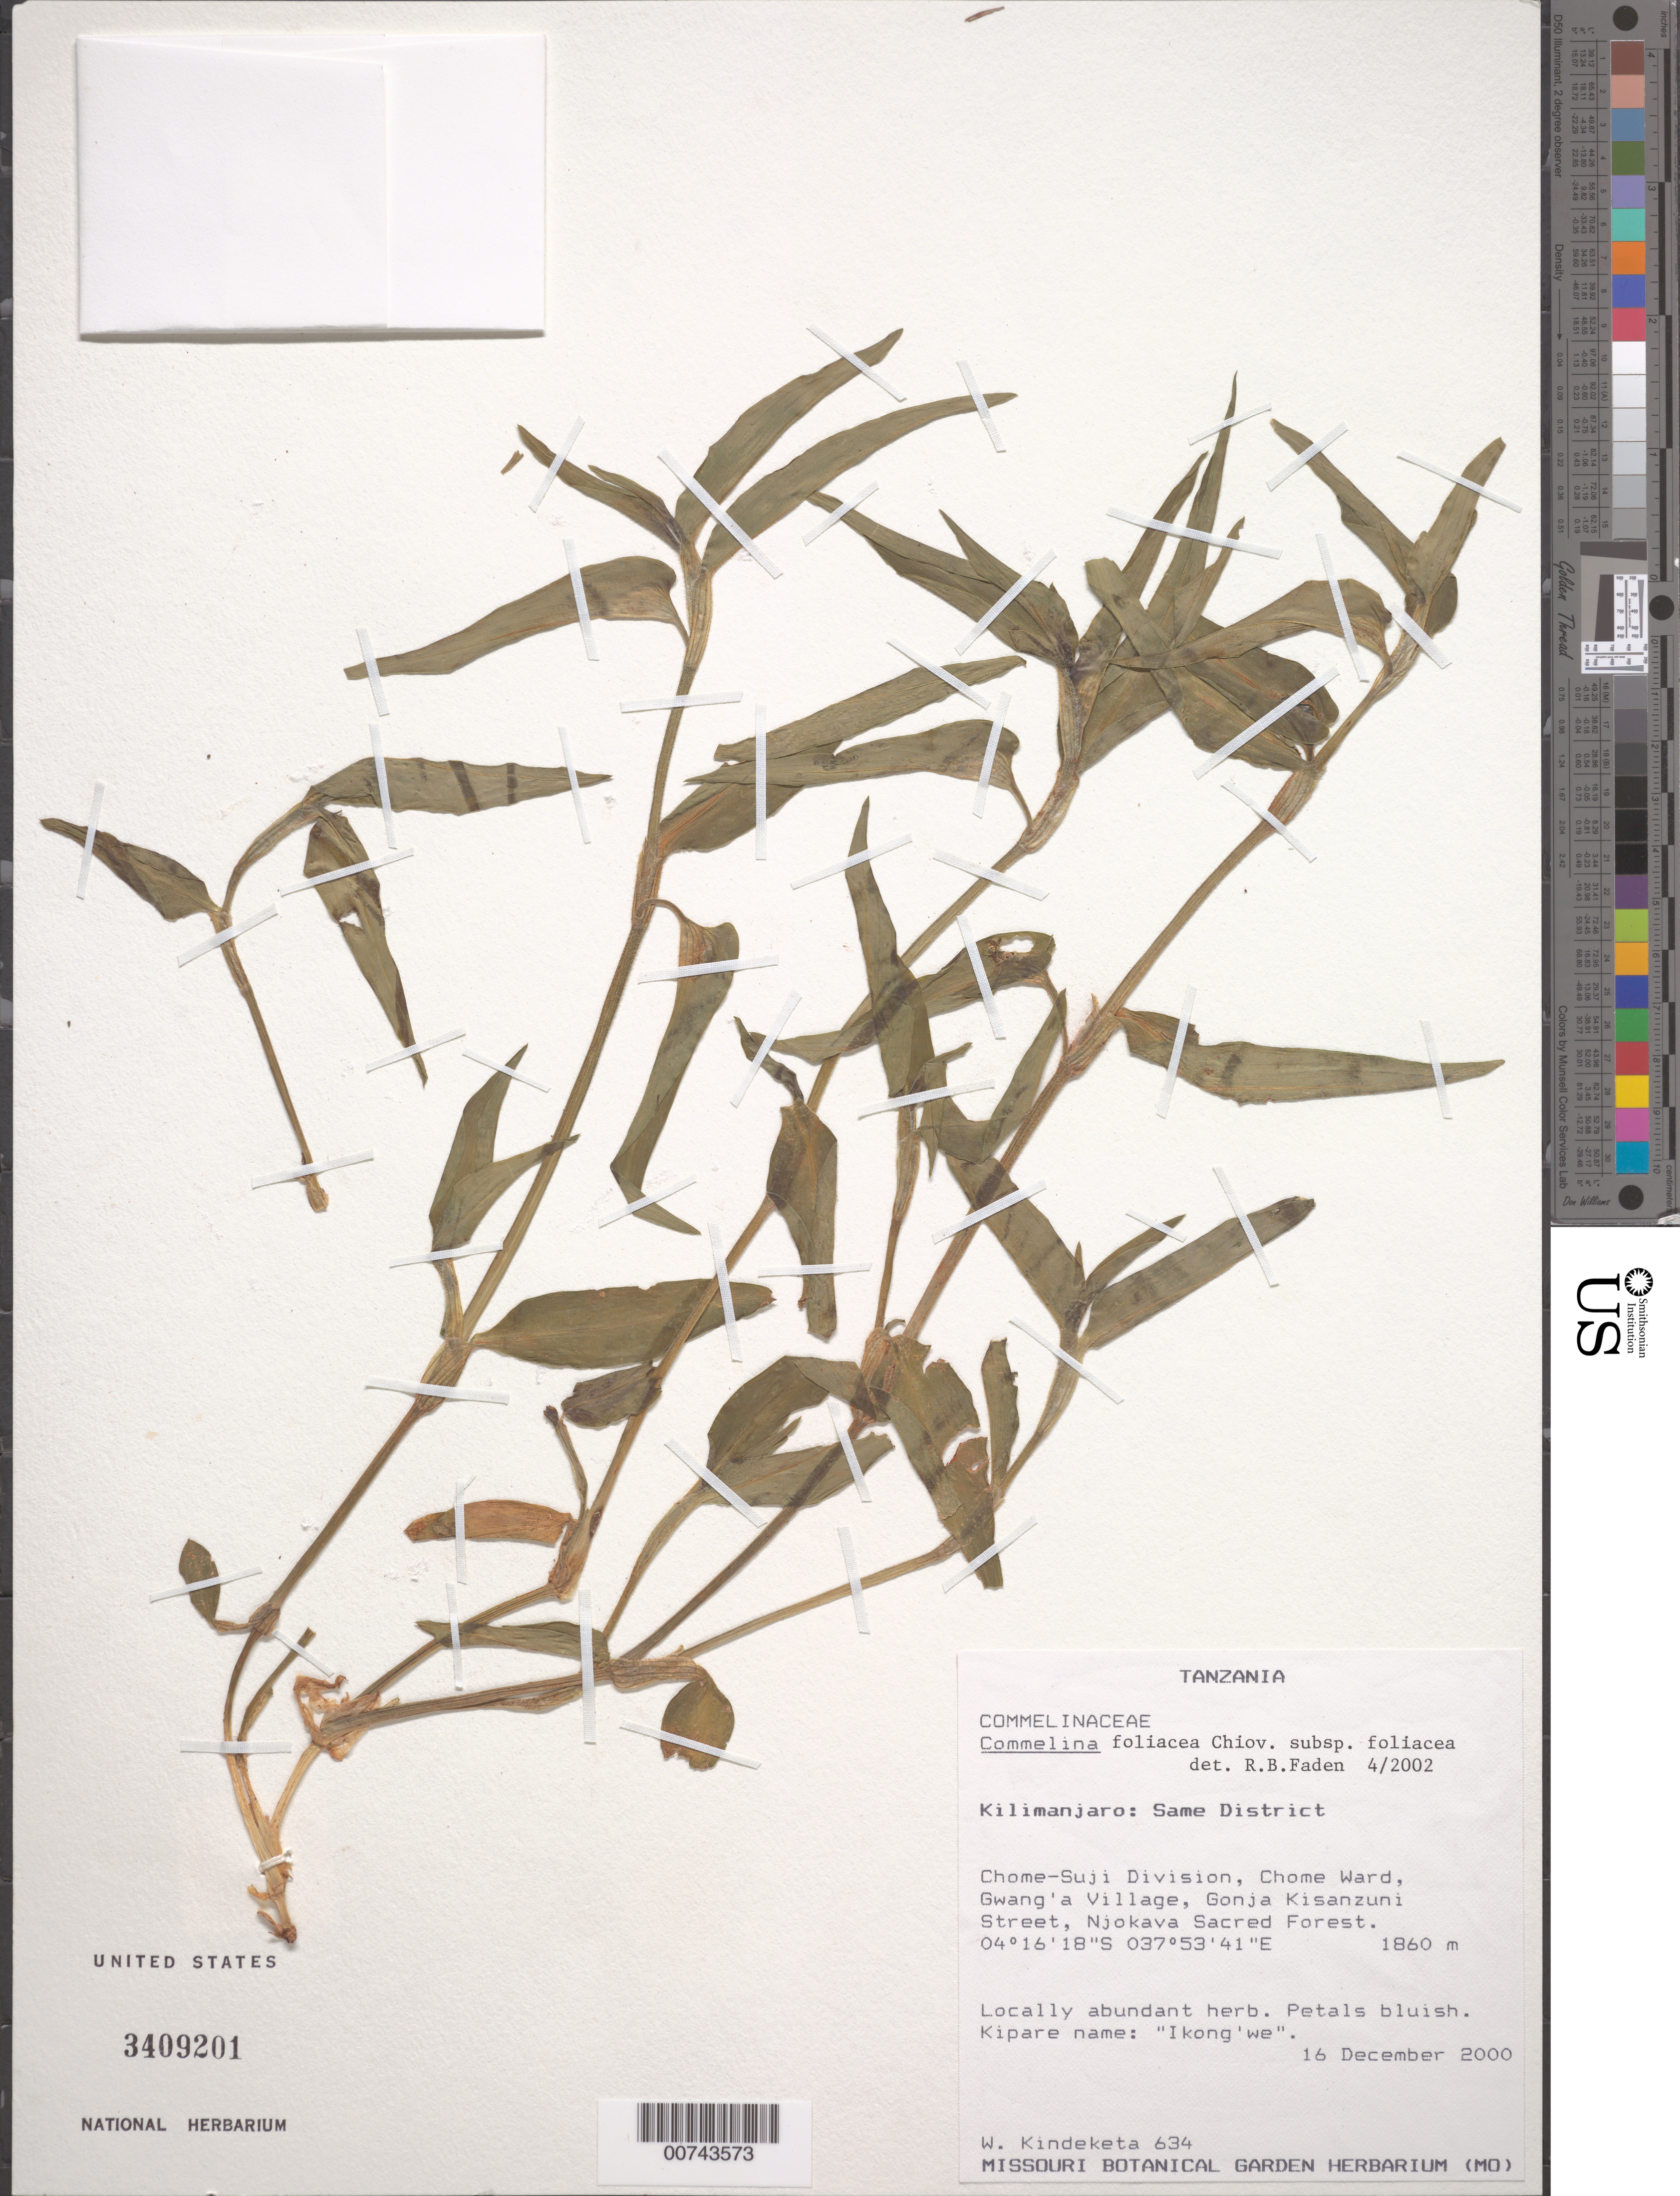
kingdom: Plantae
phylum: Tracheophyta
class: Liliopsida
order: Commelinales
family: Commelinaceae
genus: Commelina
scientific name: Commelina foliacea subsp. foliacea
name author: Chiov.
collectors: W. Kindeketa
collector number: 634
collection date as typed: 16 Dec 2000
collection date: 2000-12-16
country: Tanzania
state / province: Kilimanjaro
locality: Chome-Suji Div., Chome Ward, Gwang'a Village, Gonja Kisanzuni St. , Njokava Sacred Forest.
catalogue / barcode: US 3409201